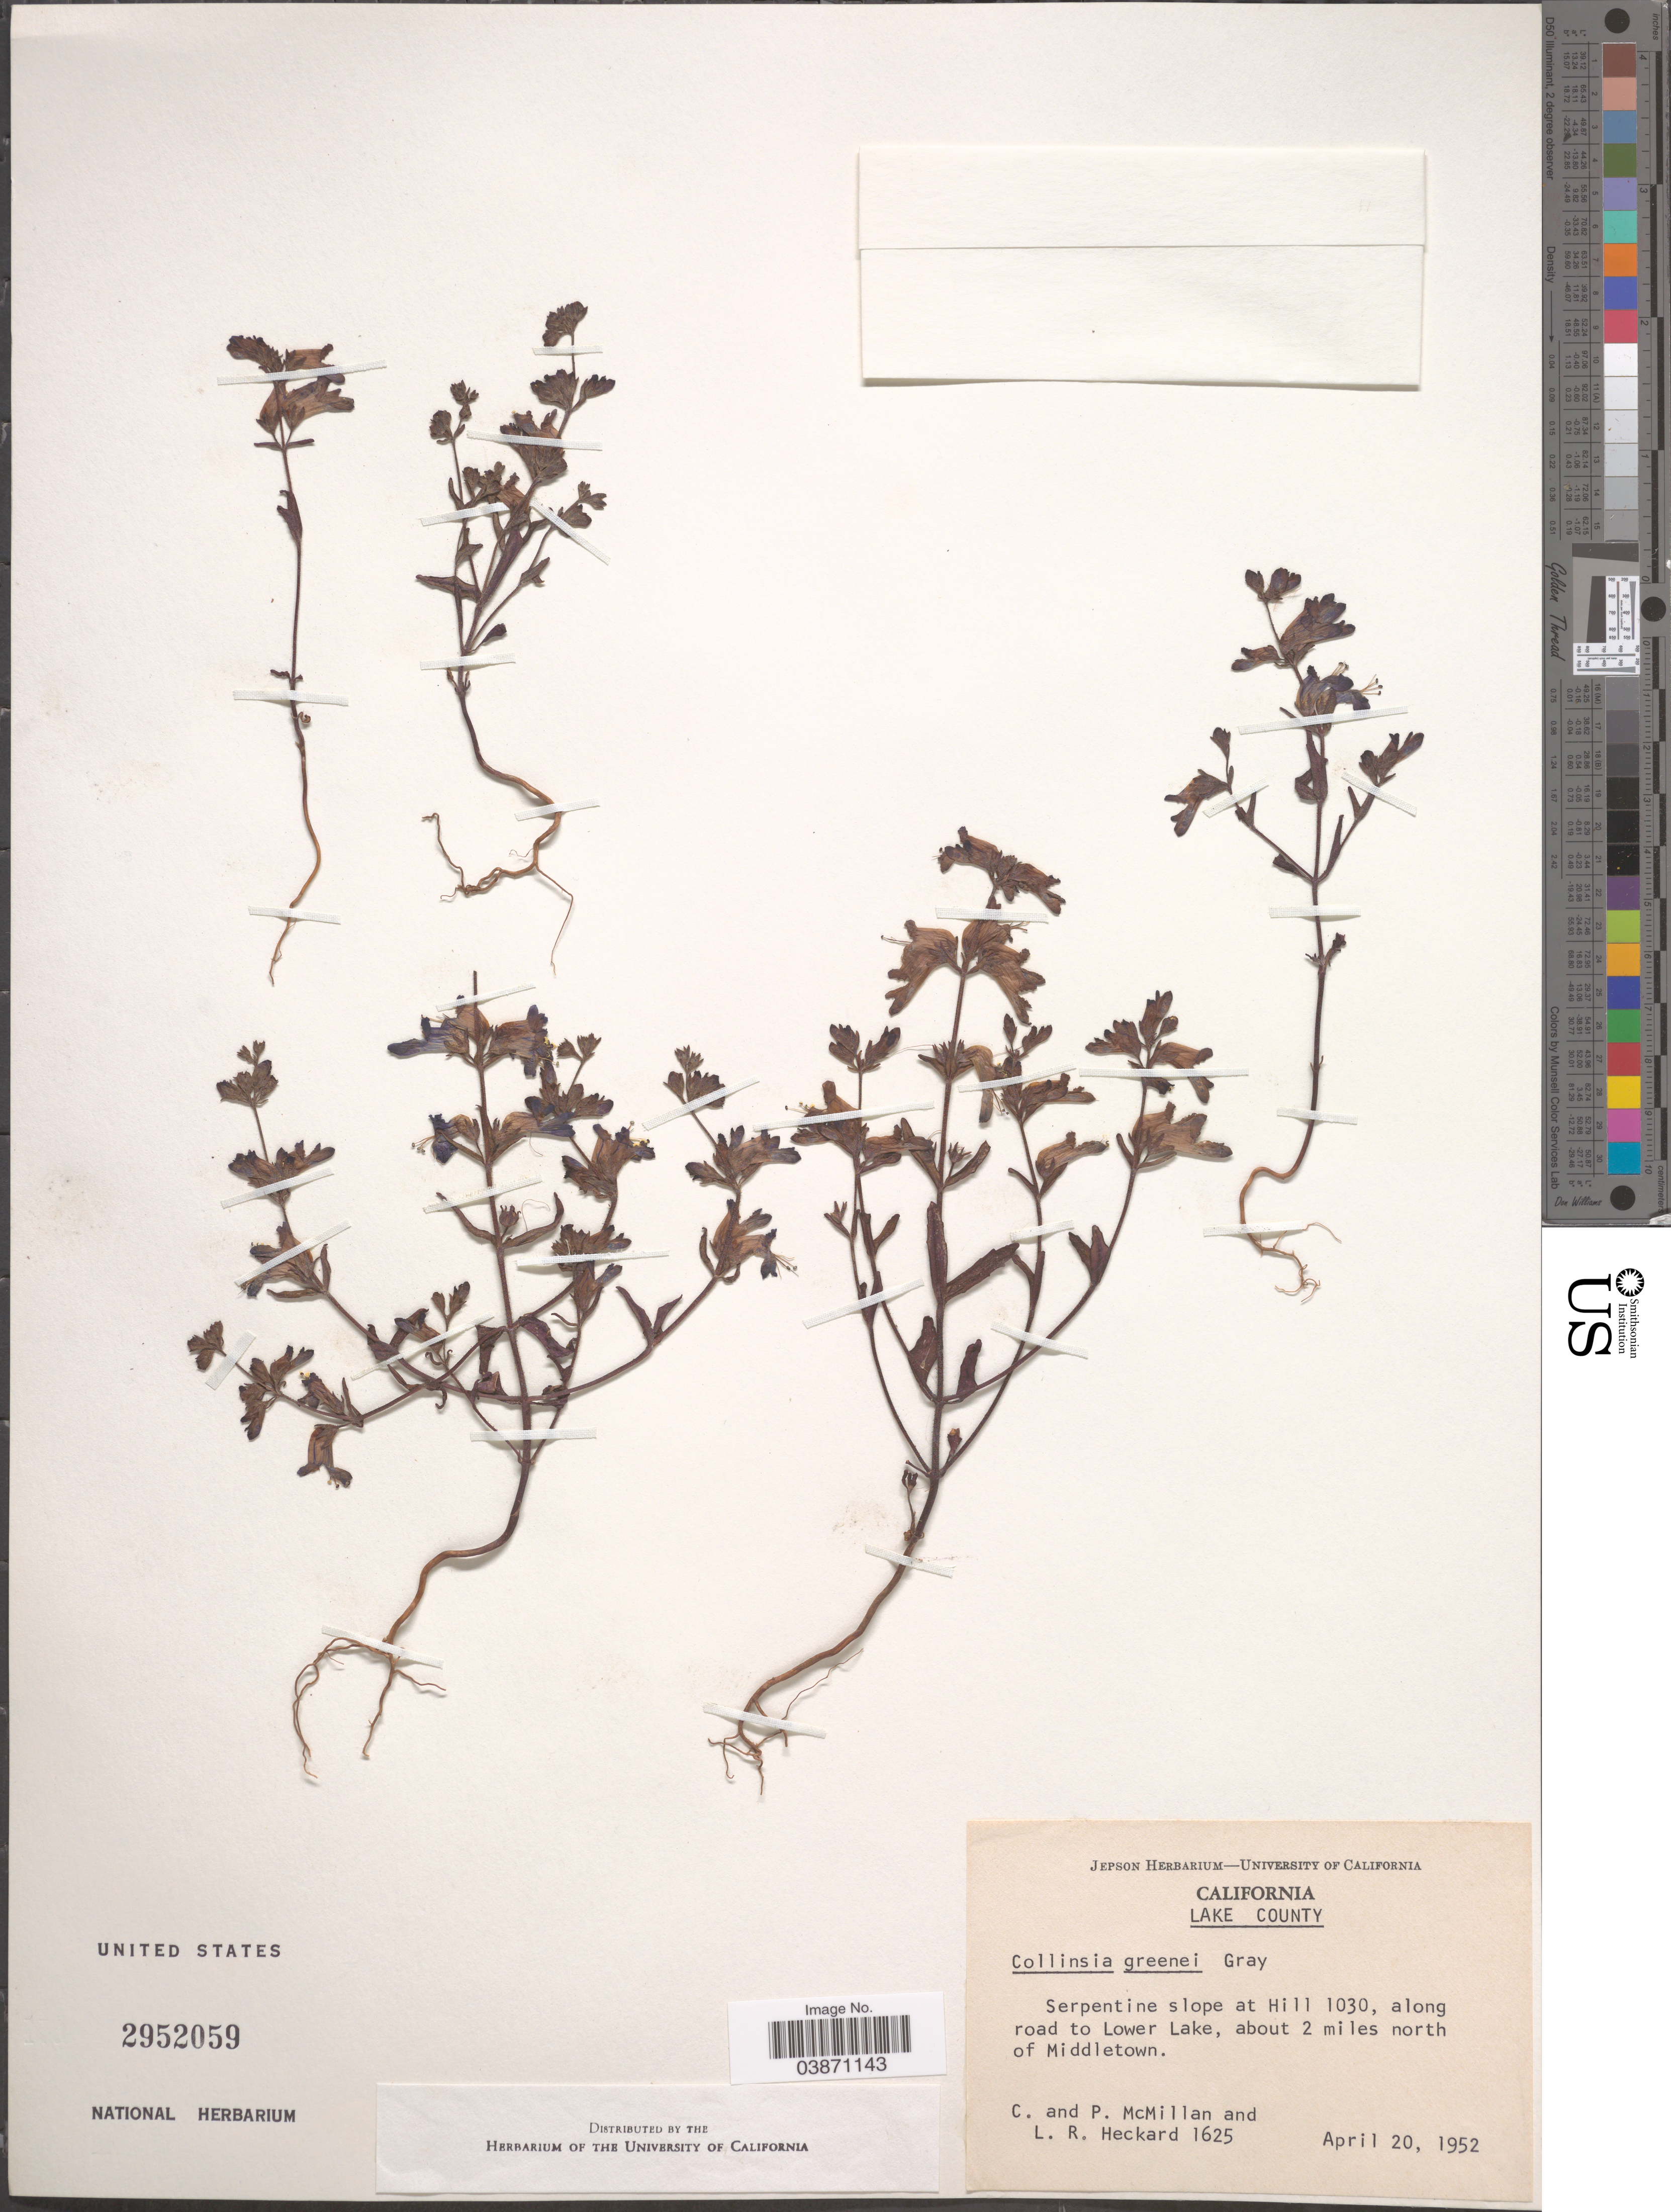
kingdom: Plantae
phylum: Tracheophyta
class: Magnoliopsida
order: Lamiales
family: Plantaginaceae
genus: Collinsia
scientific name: Collinsia greenei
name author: A. Gray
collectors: C. McMillan, P. D. McMillan & L. R. Heckard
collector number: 1625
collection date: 1952-04-20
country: United States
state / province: California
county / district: Lake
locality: Lake County. Serpentine slope at Hill 1030, along road to Lower Lake, about 2 miles north of Middletown.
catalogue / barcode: US 2952059